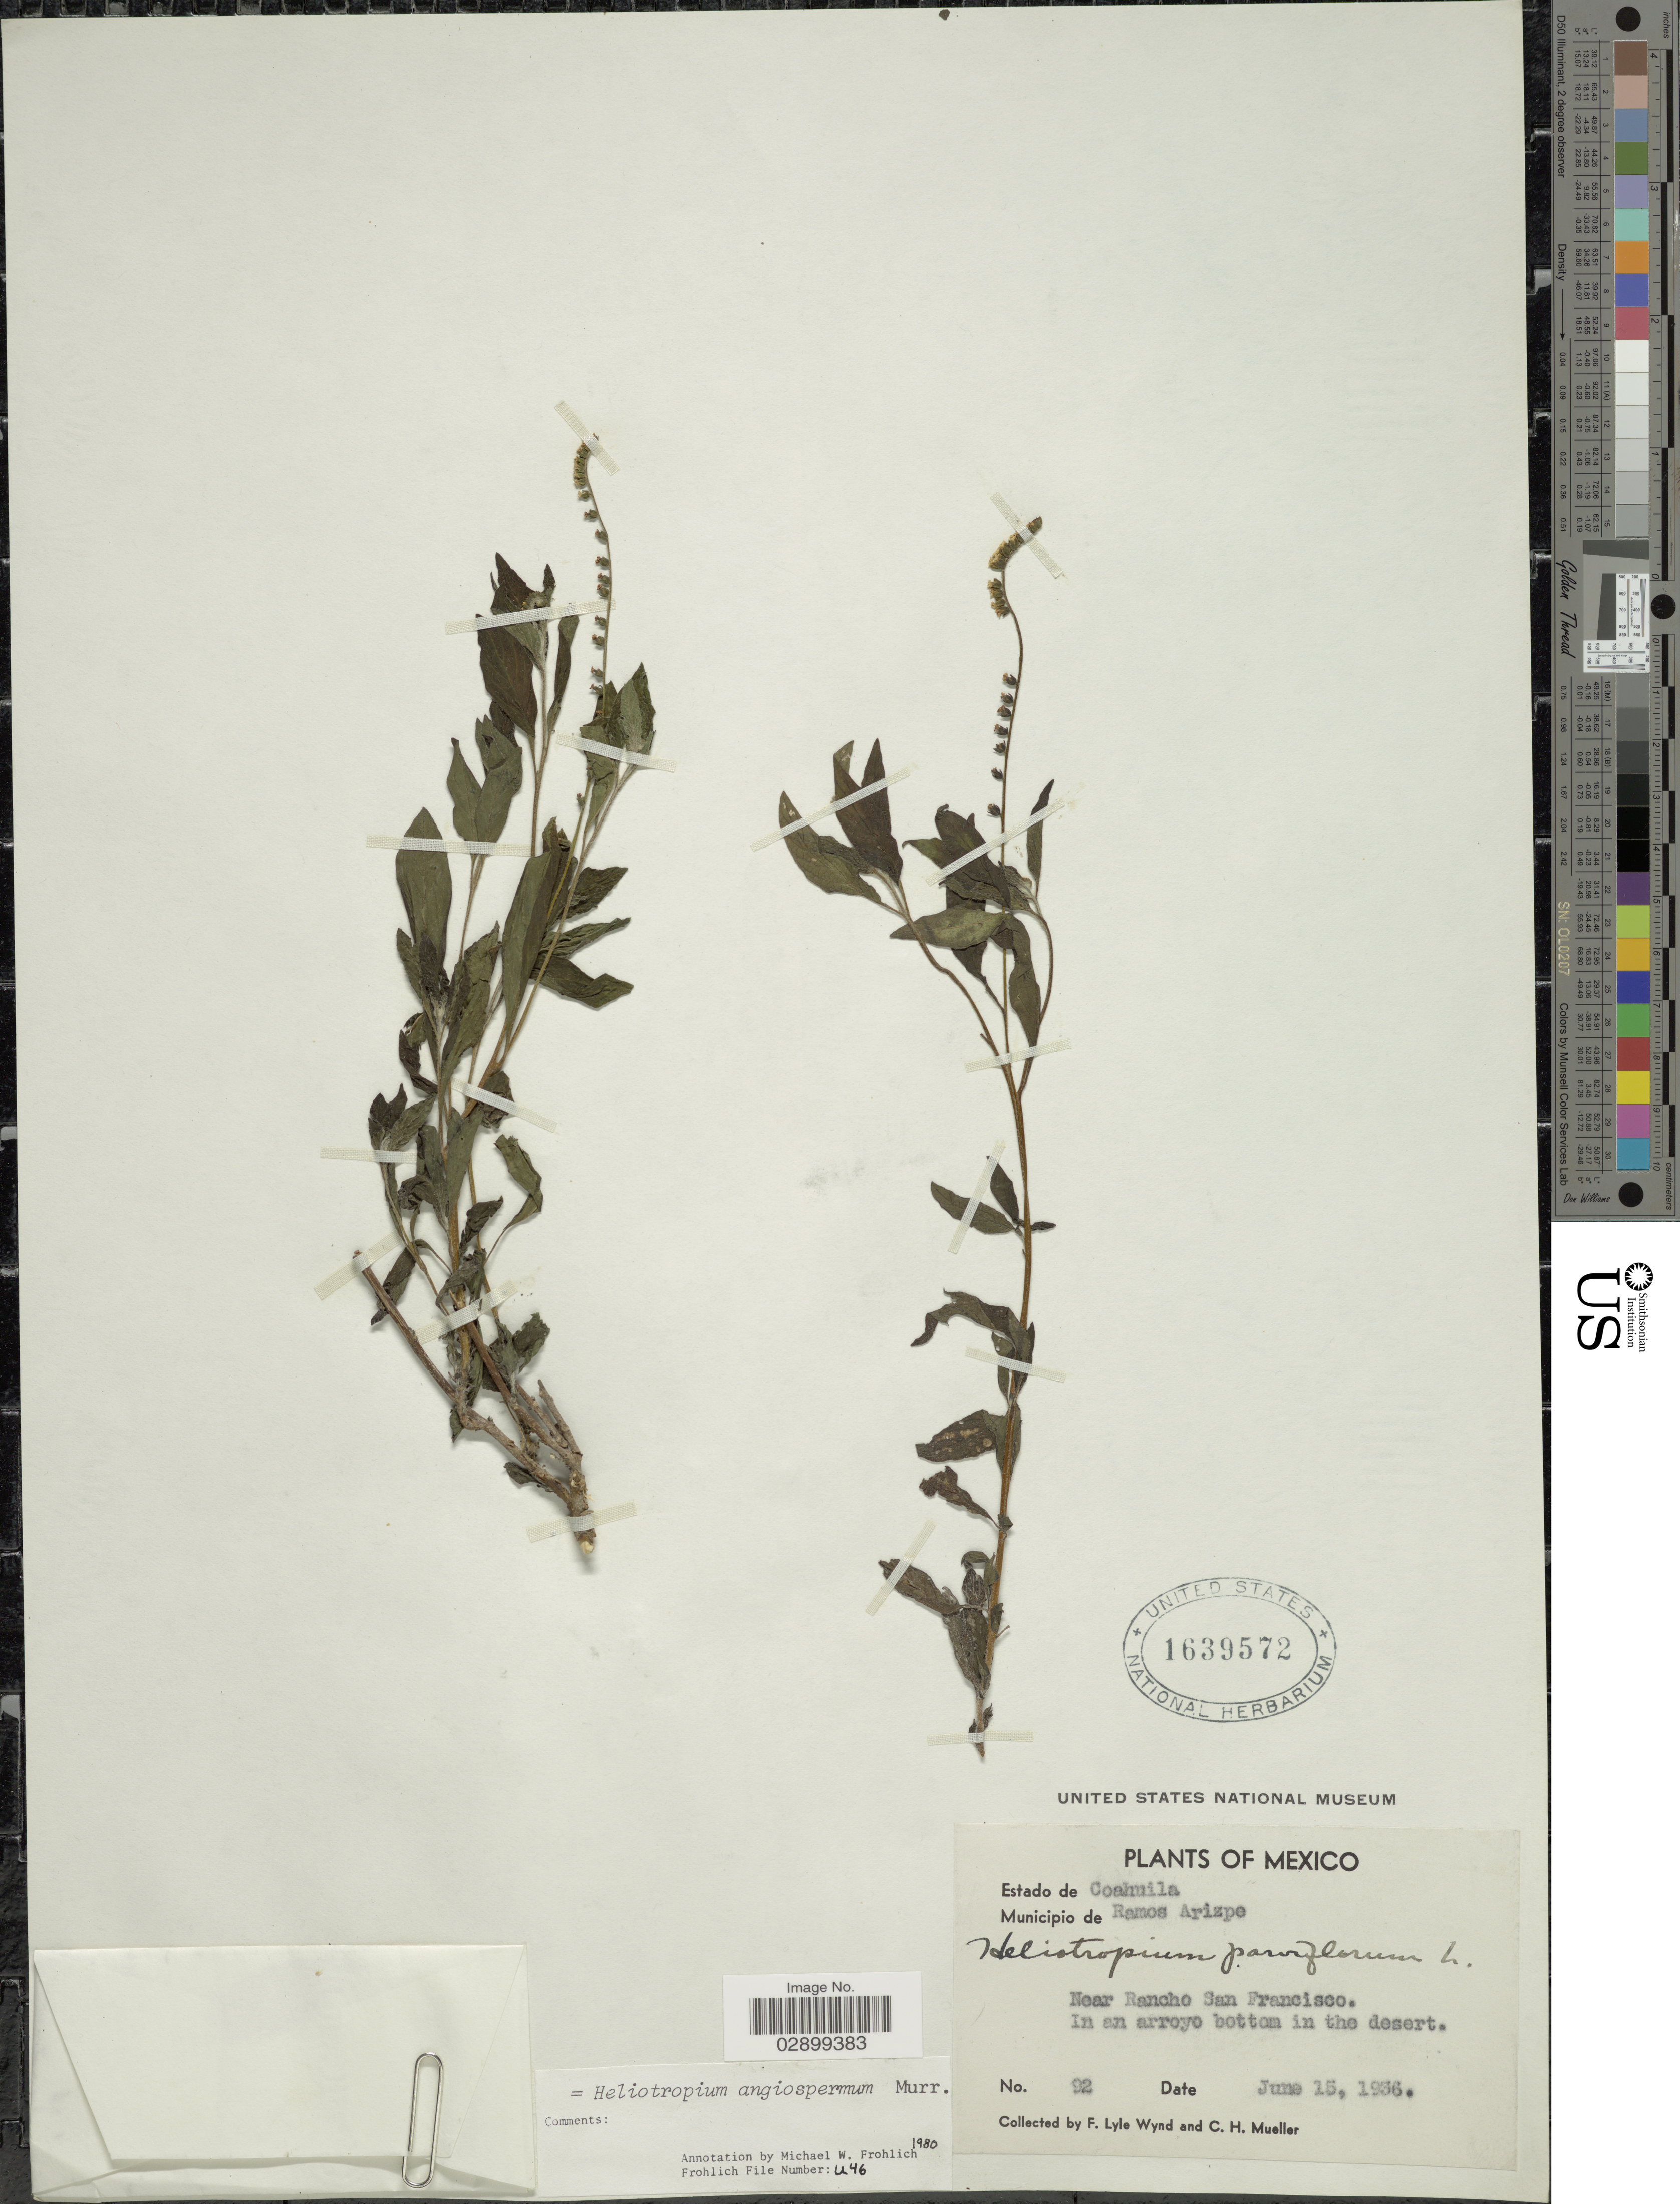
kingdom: Plantae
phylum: Tracheophyta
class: Magnoliopsida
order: Boraginales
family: Heliotropiaceae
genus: Heliotropium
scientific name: Heliotropium angiospermum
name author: Murray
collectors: F. L. Wynd & C. H. Mueller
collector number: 92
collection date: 1936-06-15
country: Mexico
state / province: Coahuila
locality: Estado de Coahuila. Municipio de Ramos Arizpe. Near Rancho San Francisco.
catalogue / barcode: US 1639572